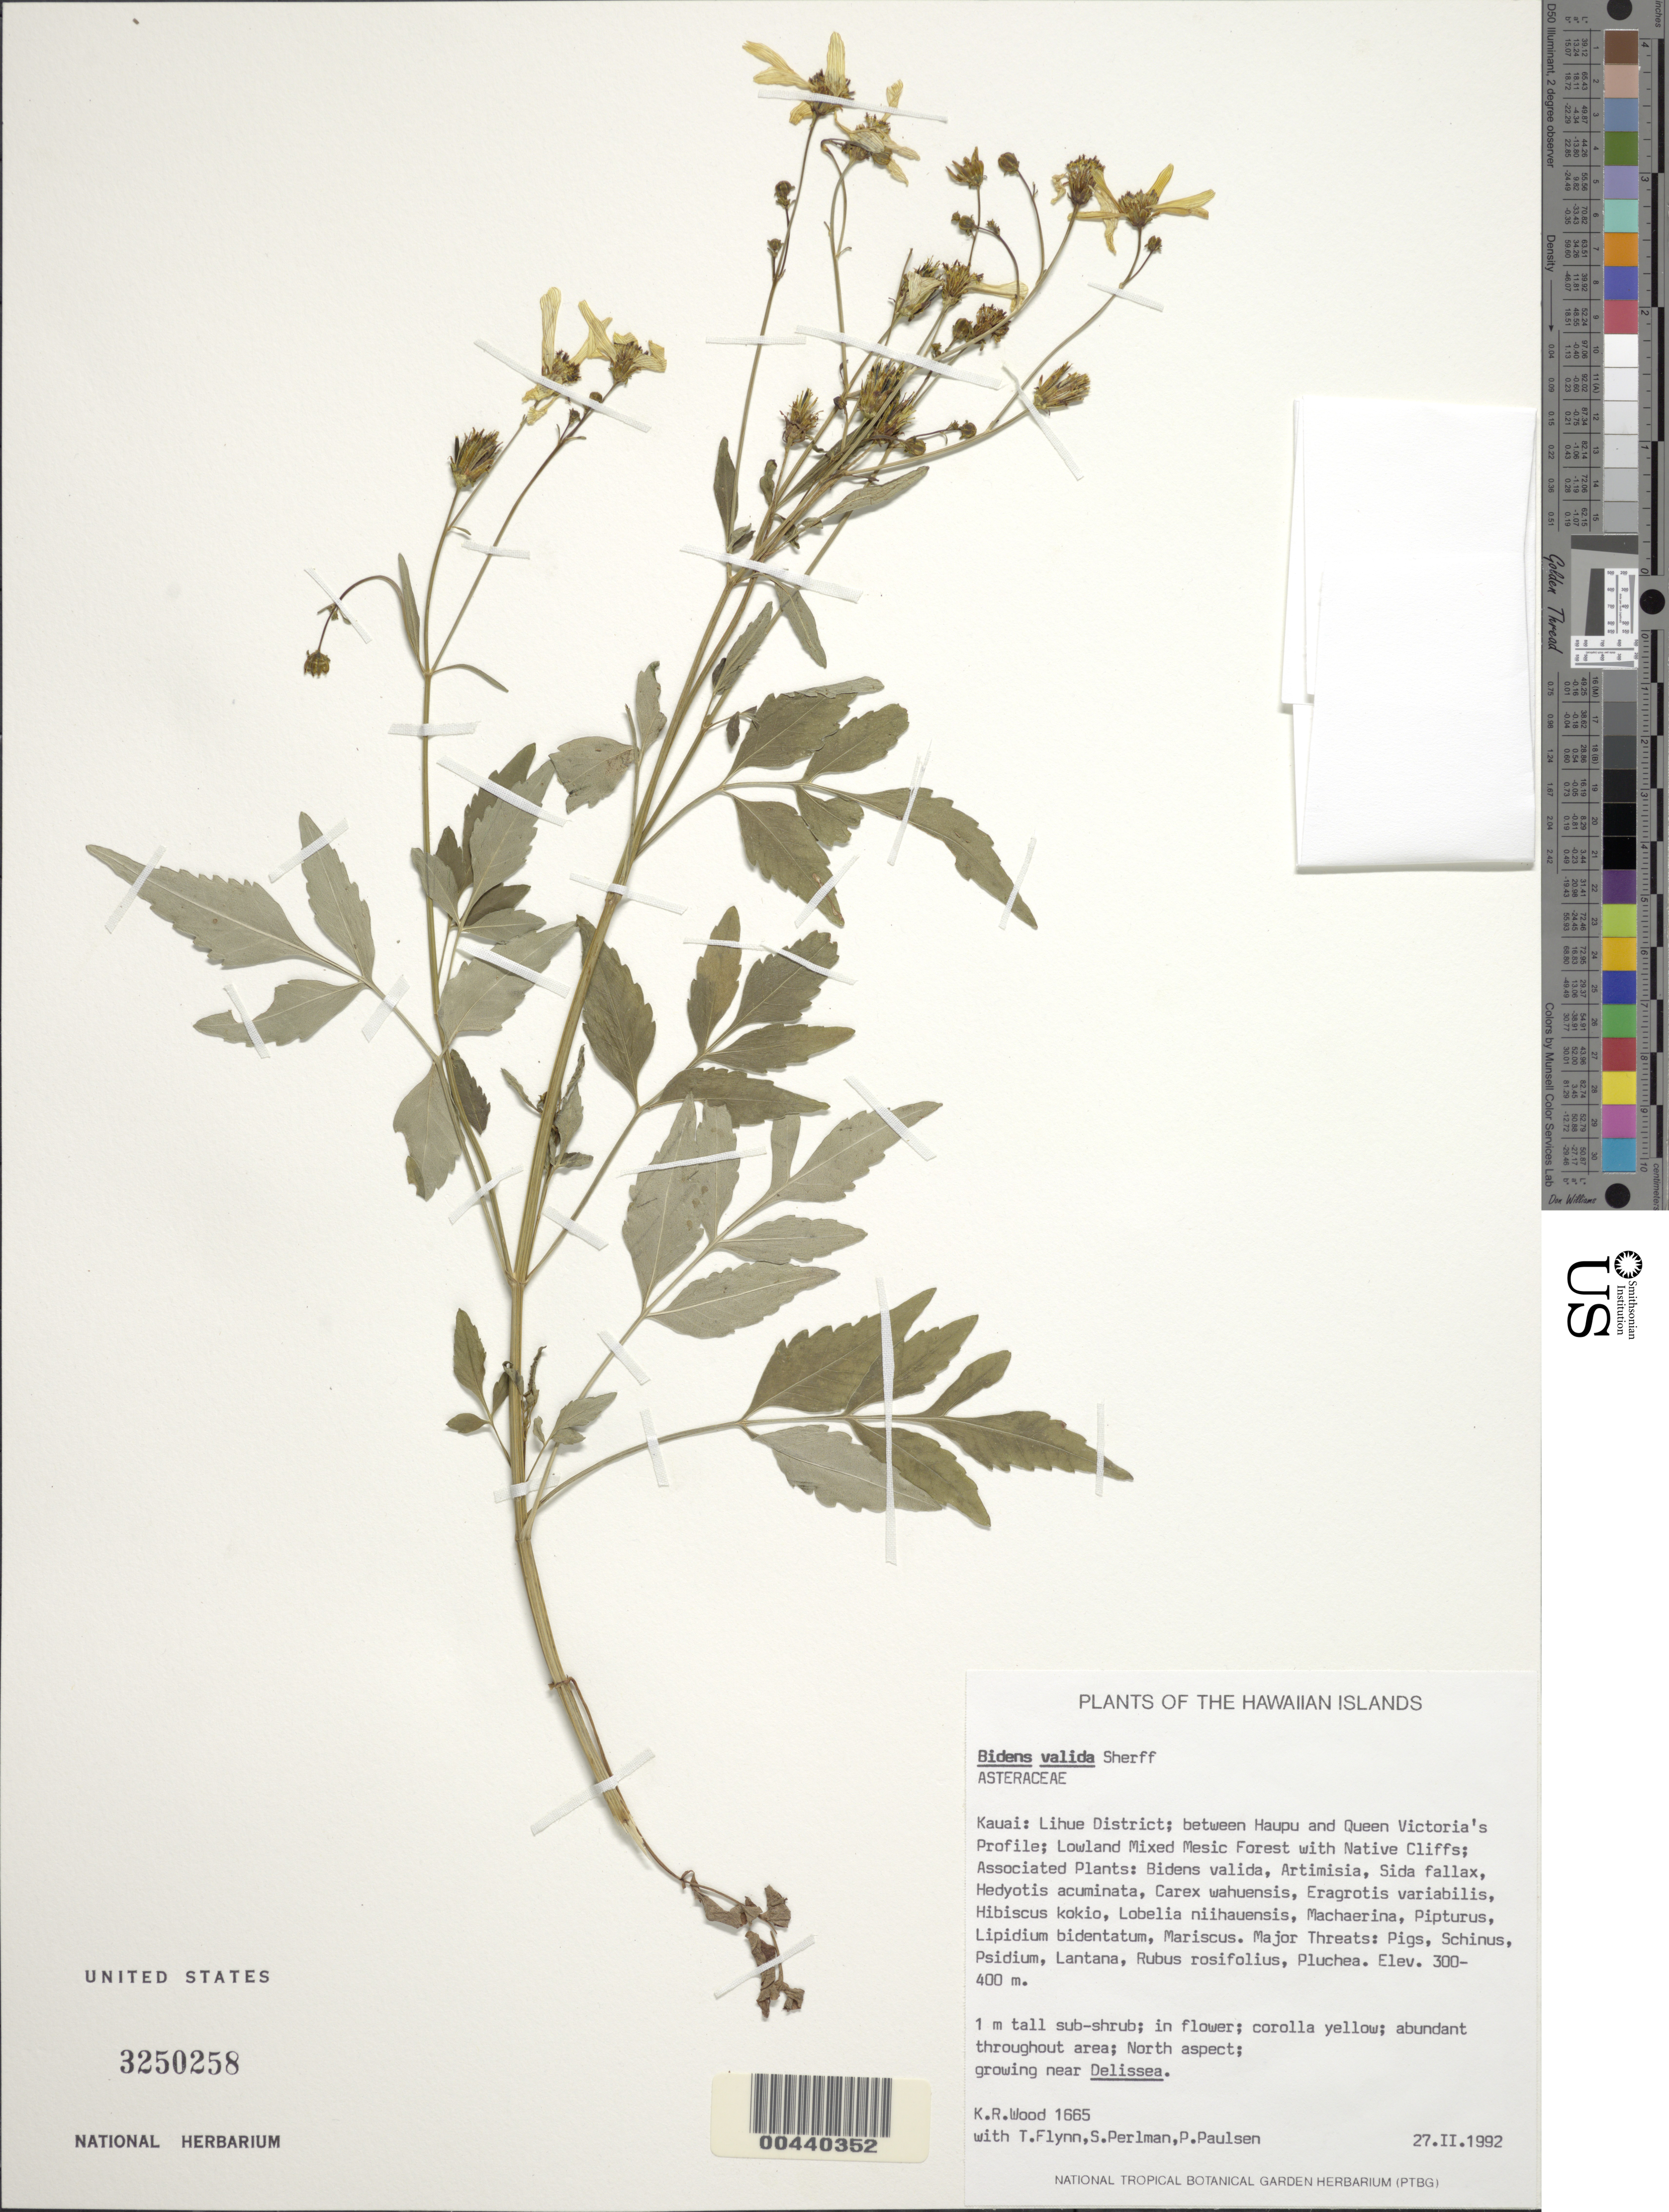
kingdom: Plantae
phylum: Tracheophyta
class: Magnoliopsida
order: Asterales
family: Asteraceae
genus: Bidens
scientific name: Bidens valida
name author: Sherff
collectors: K. R. Wood, T. W. Flynn, S. P. Perlman & P. Paulsen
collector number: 1665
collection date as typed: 27 Feb 1992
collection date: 1992-02-27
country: United States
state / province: Hawaii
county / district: Kauai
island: Kaua'i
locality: Lihue District; between Haupu and Queen Victoria's Profile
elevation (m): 300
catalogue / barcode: US 3250258